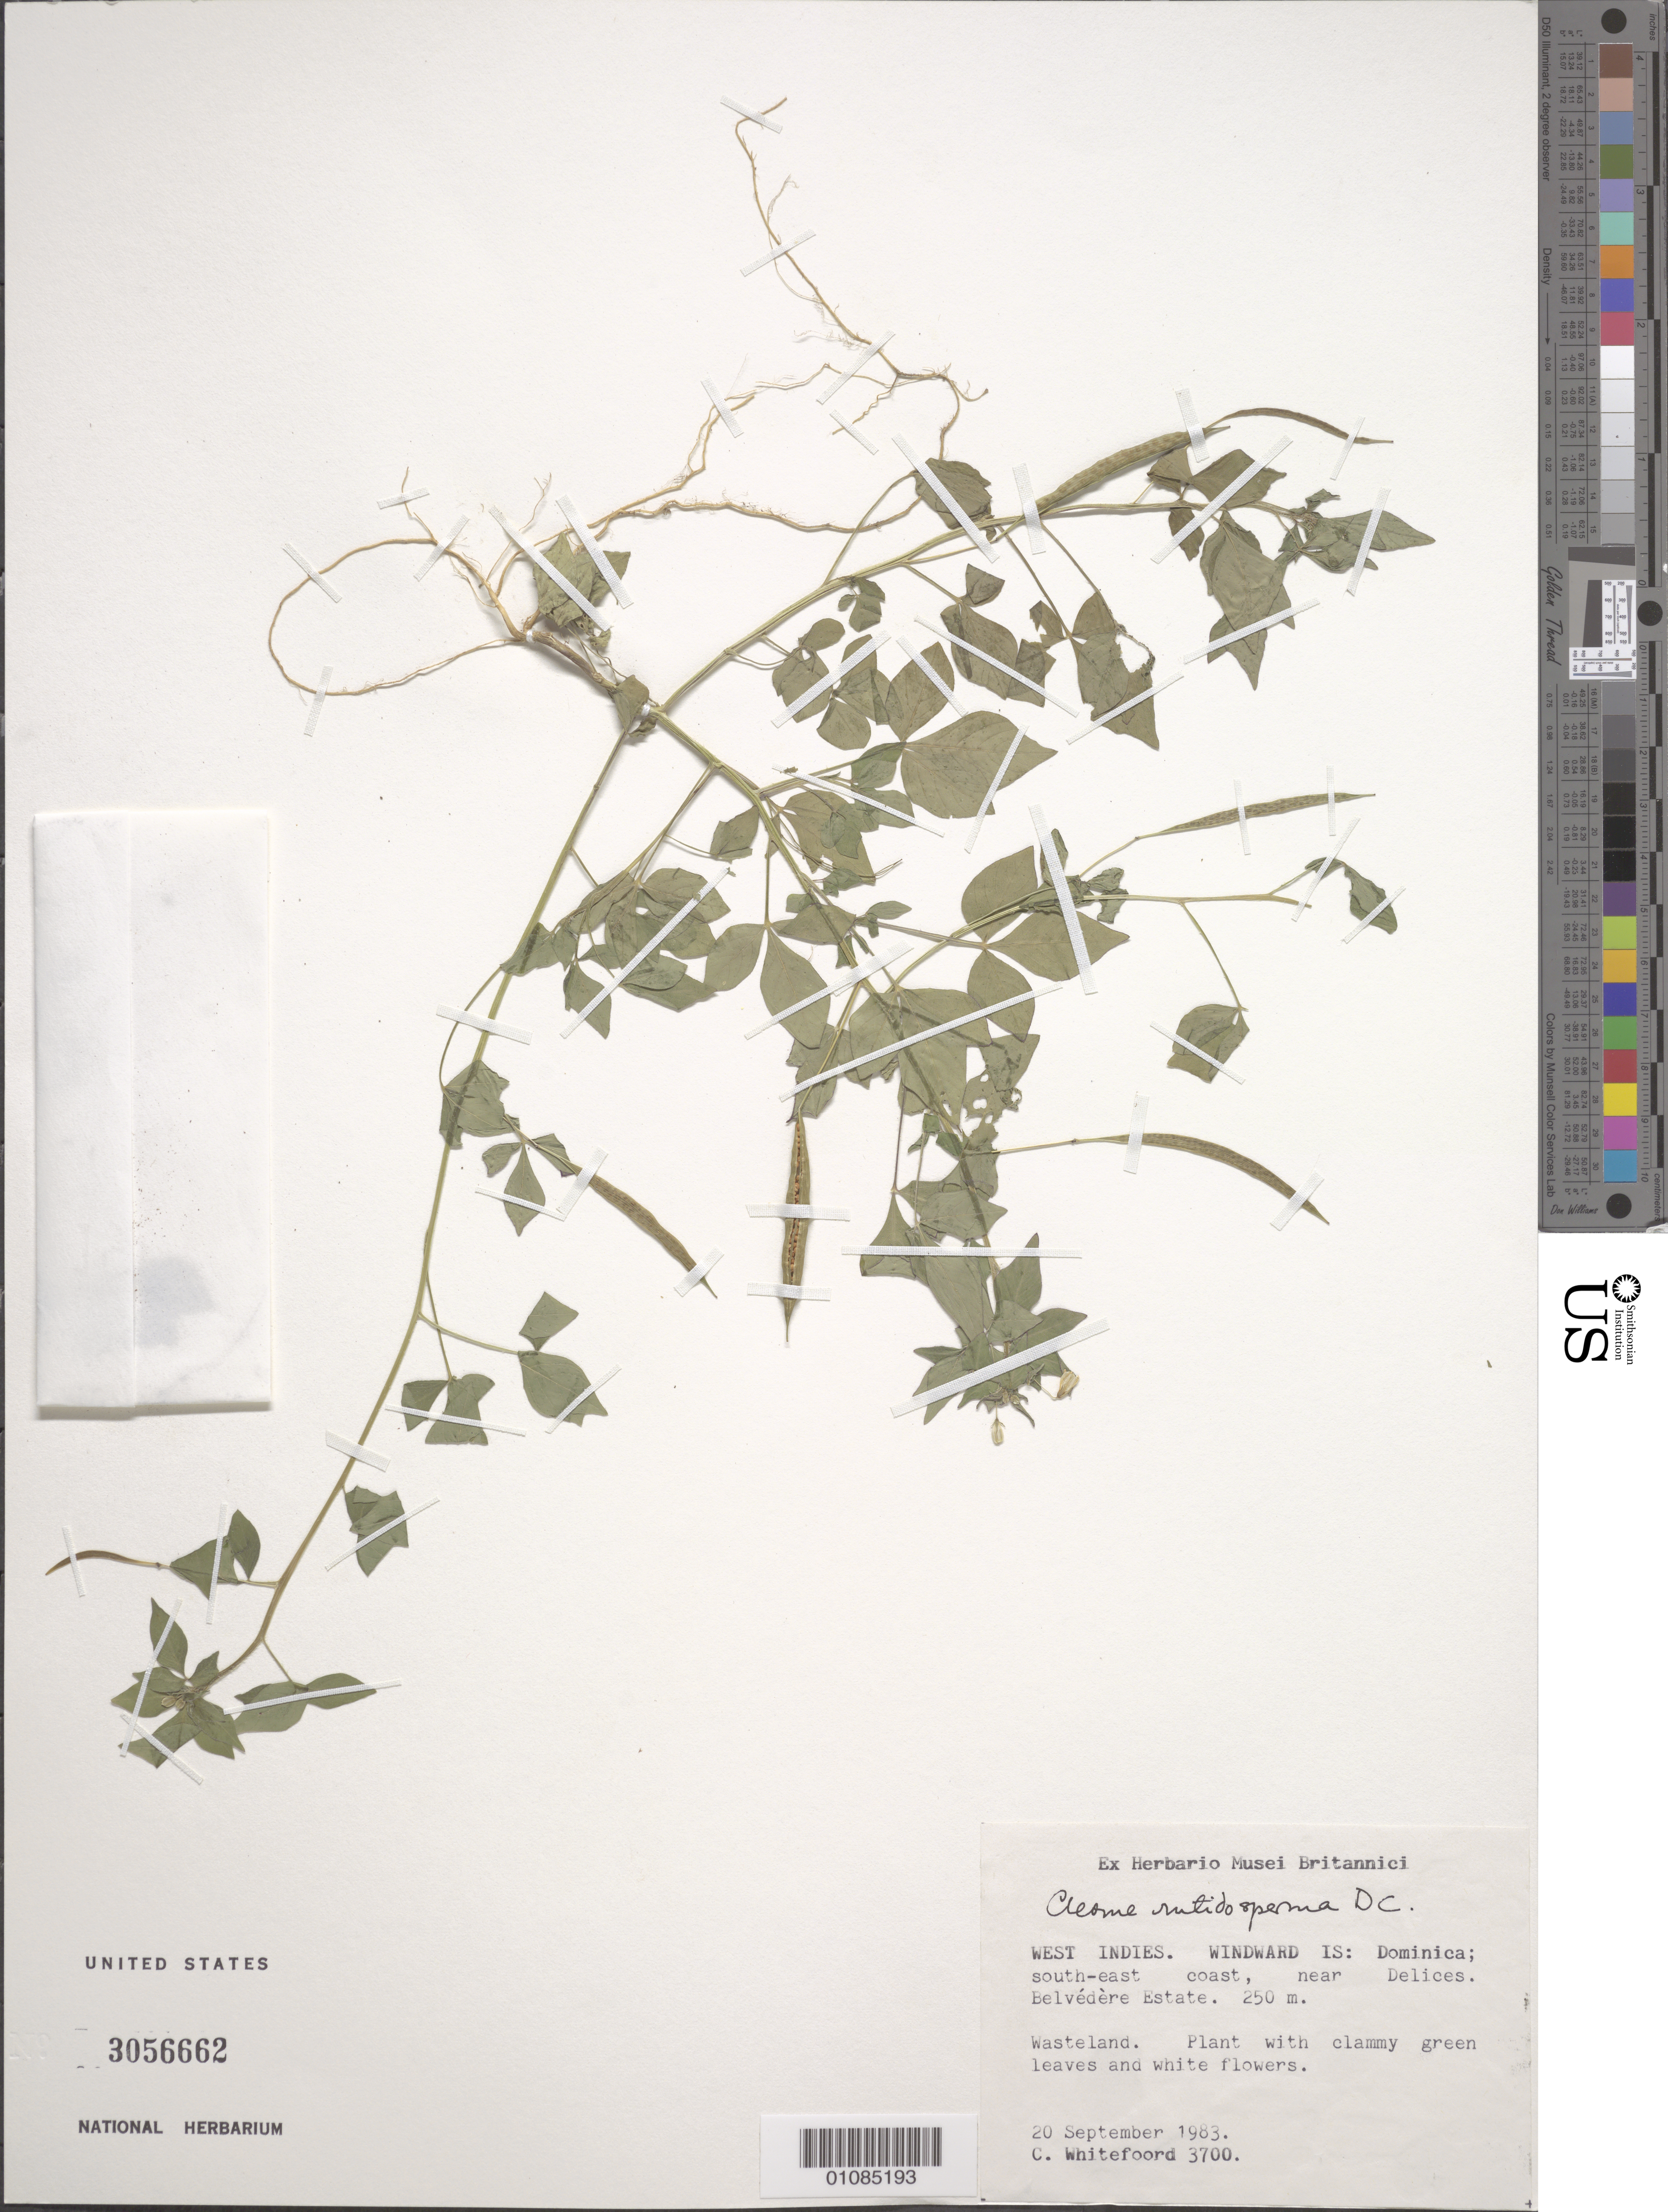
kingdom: Plantae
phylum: Tracheophyta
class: Magnoliopsida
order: Brassicales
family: Cleomaceae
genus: Sieruela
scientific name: Sieruela rutidosperma var. rutidosperma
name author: (DC.) Roalson & J.C. Hall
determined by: Strong, Mark T., (BOT), Smithsonian Institution - National Museum of Natural History (UNITED STATES)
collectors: C. Whitefoord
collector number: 3700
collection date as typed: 20 Sep 1983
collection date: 1983-09-20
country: Dominica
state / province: St. Patrick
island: Dominica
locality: SE coast, near Delices. Belvedere Estate.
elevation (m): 250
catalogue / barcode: US 3056662